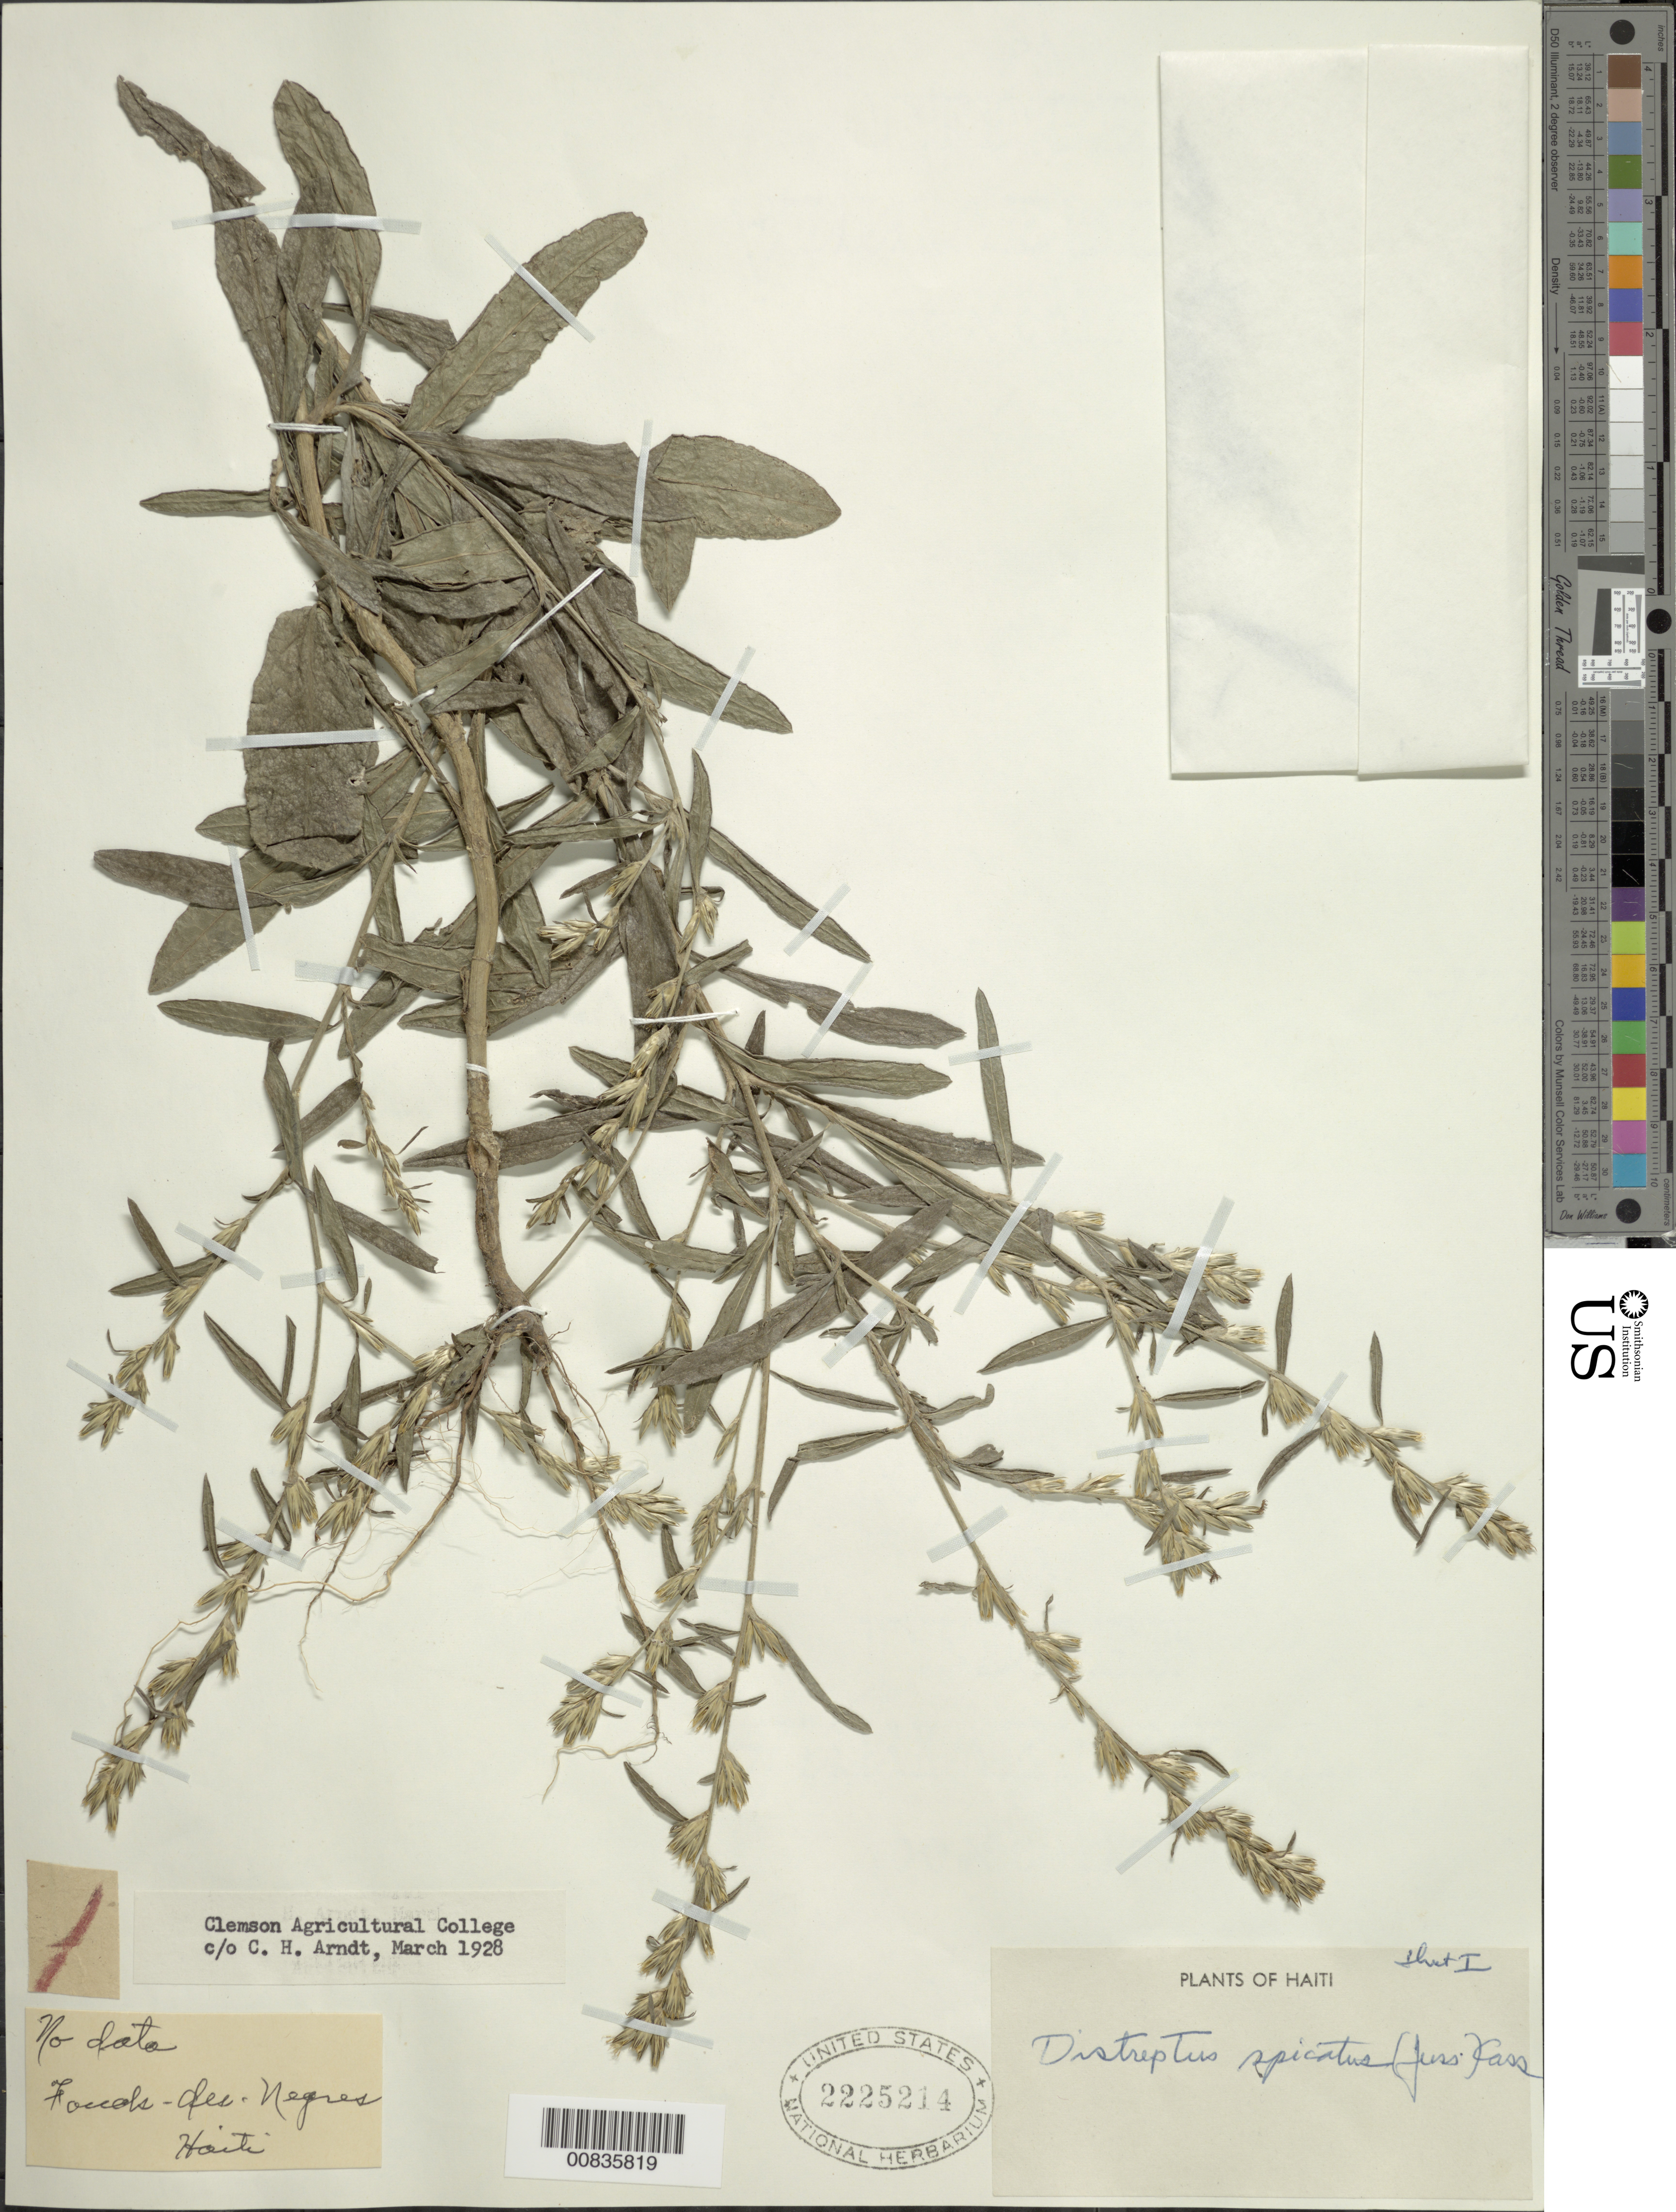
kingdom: Plantae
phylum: Tracheophyta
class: Magnoliopsida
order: Asterales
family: Asteraceae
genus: Pseudelephantopus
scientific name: Pseudelephantopus spicatus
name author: (Juss. ex Aubl.) C.F. Baker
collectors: C. Arndt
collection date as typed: Mar 1928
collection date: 1928-03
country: Haiti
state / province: Sud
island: Hispaniola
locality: Fond des Negres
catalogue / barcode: US 2225214